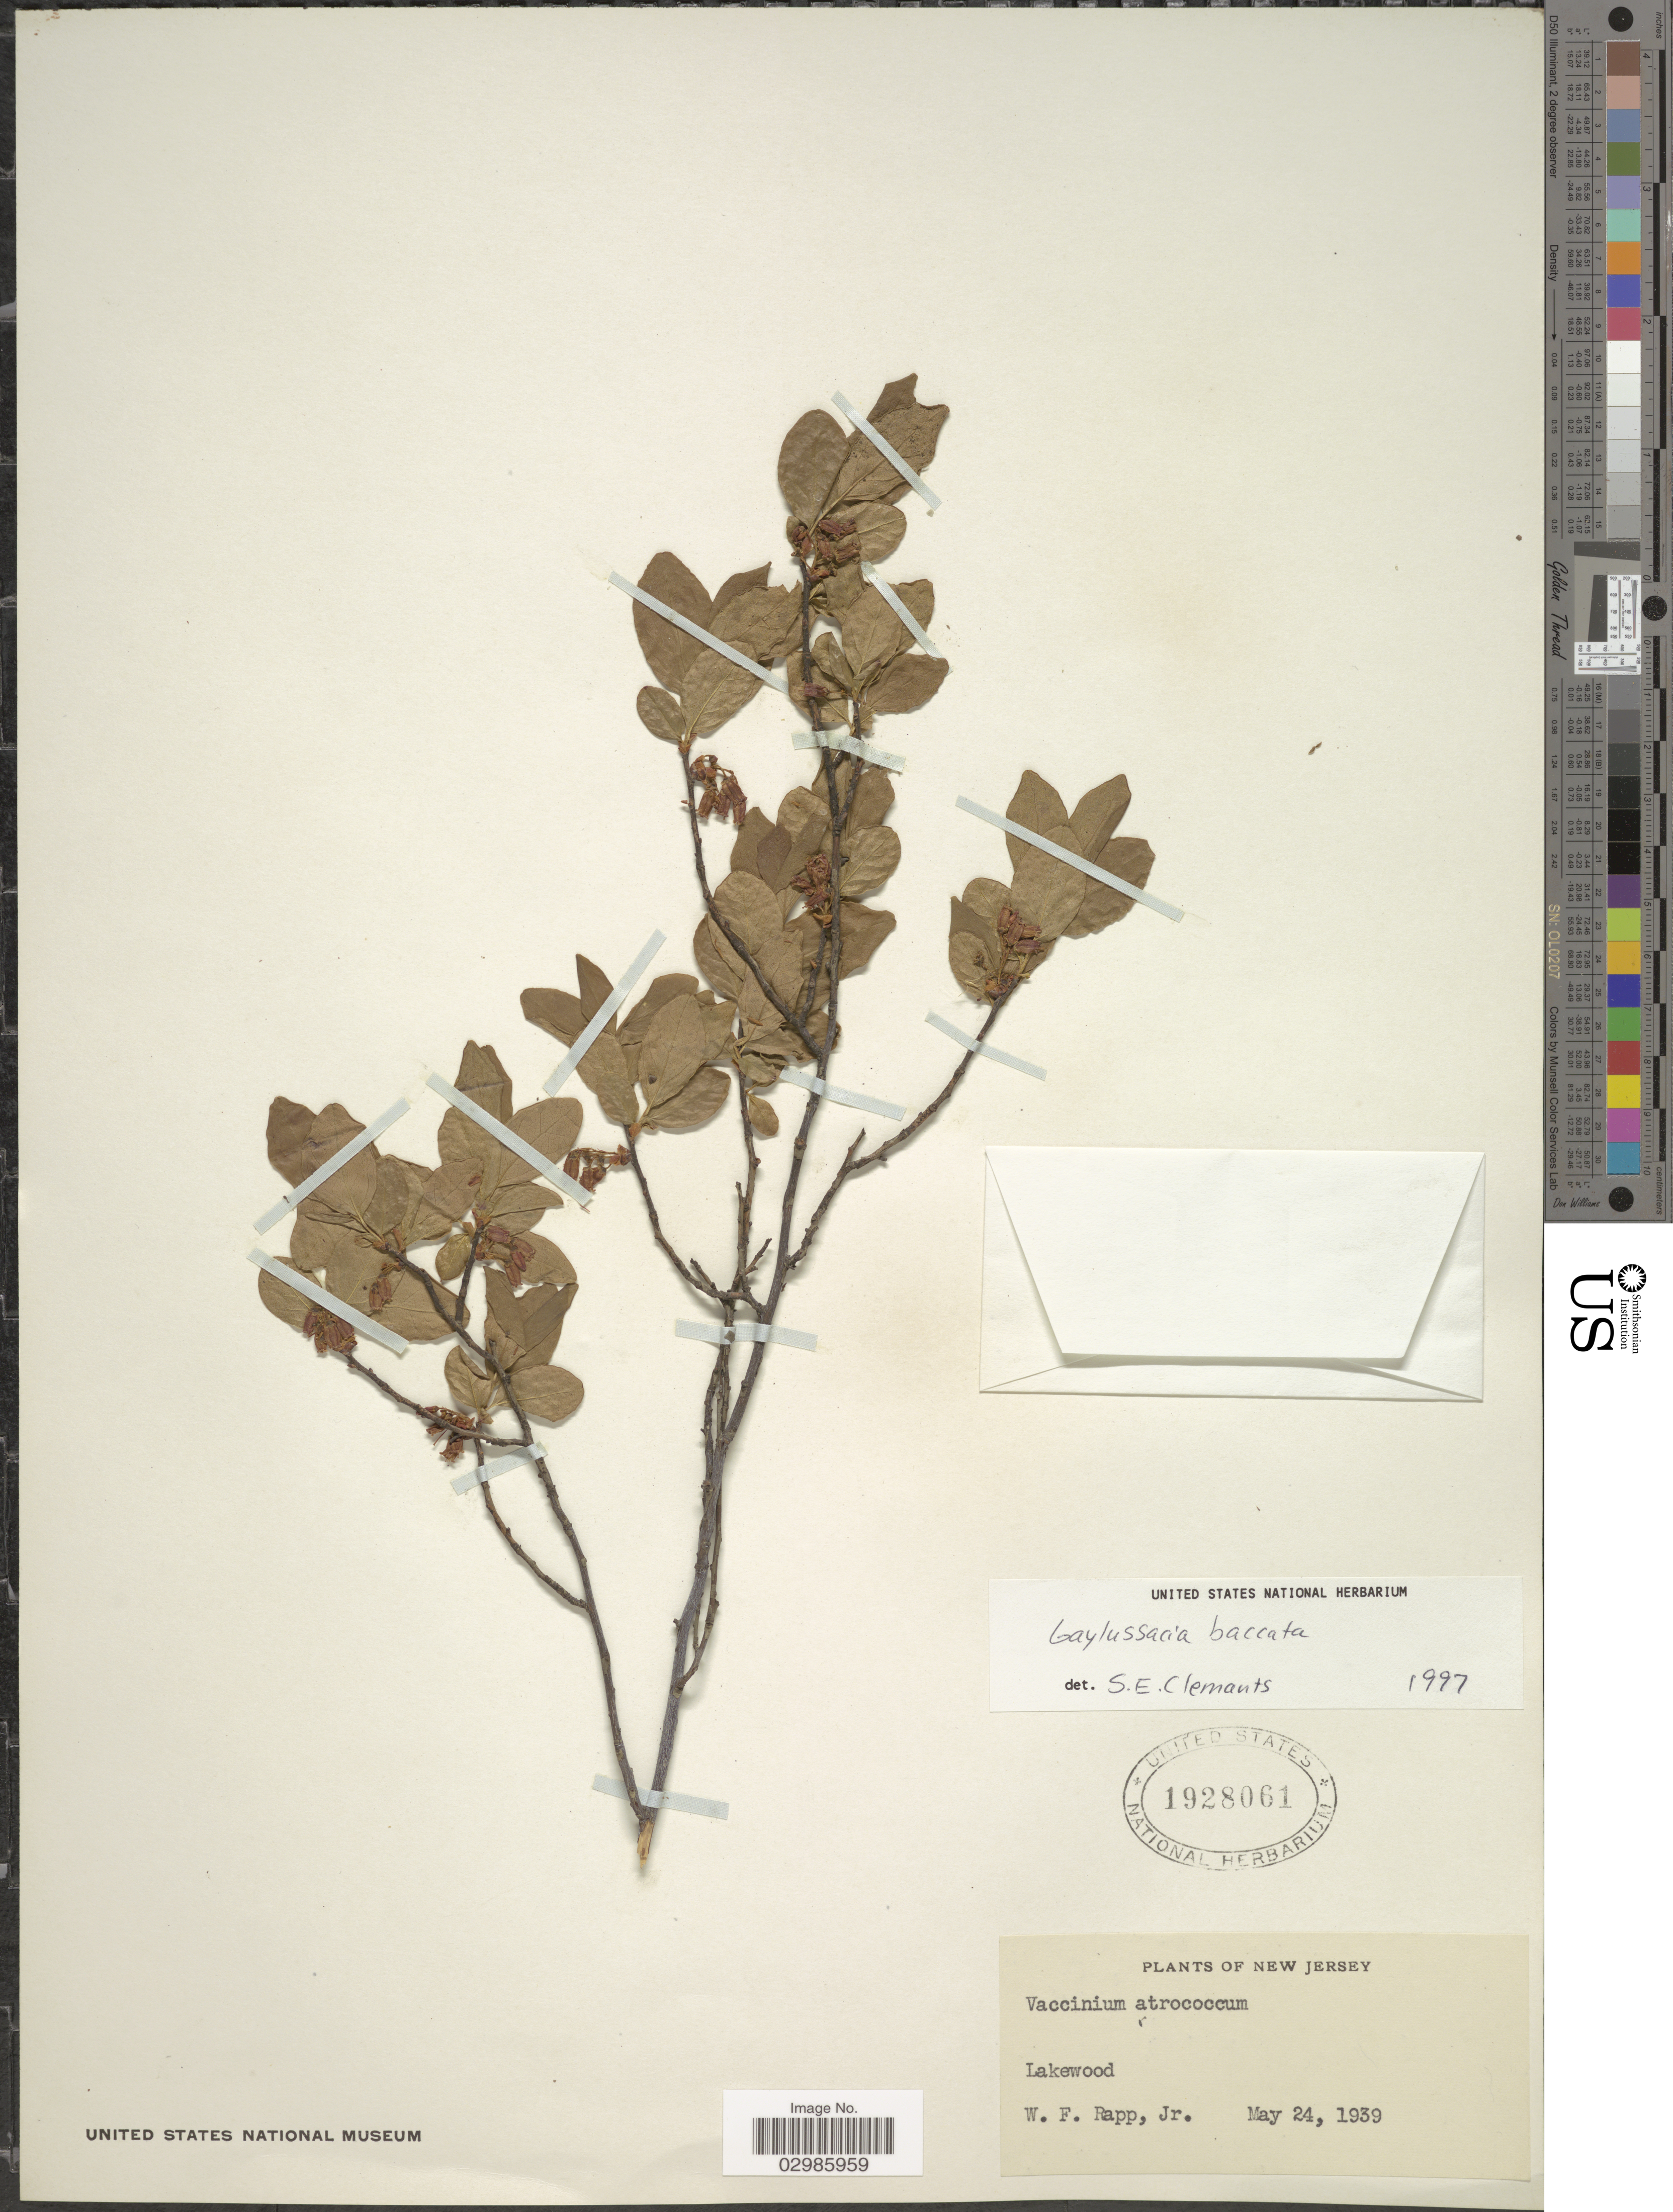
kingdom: Plantae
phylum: Tracheophyta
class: Magnoliopsida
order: Ericales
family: Ericaceae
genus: Gaylussacia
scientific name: Gaylussacia baccata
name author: (Wangenh.) K. Koch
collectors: W. Rapp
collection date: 1939-05-24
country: United States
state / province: New Jersey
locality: Lakewood.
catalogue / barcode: US 1928061